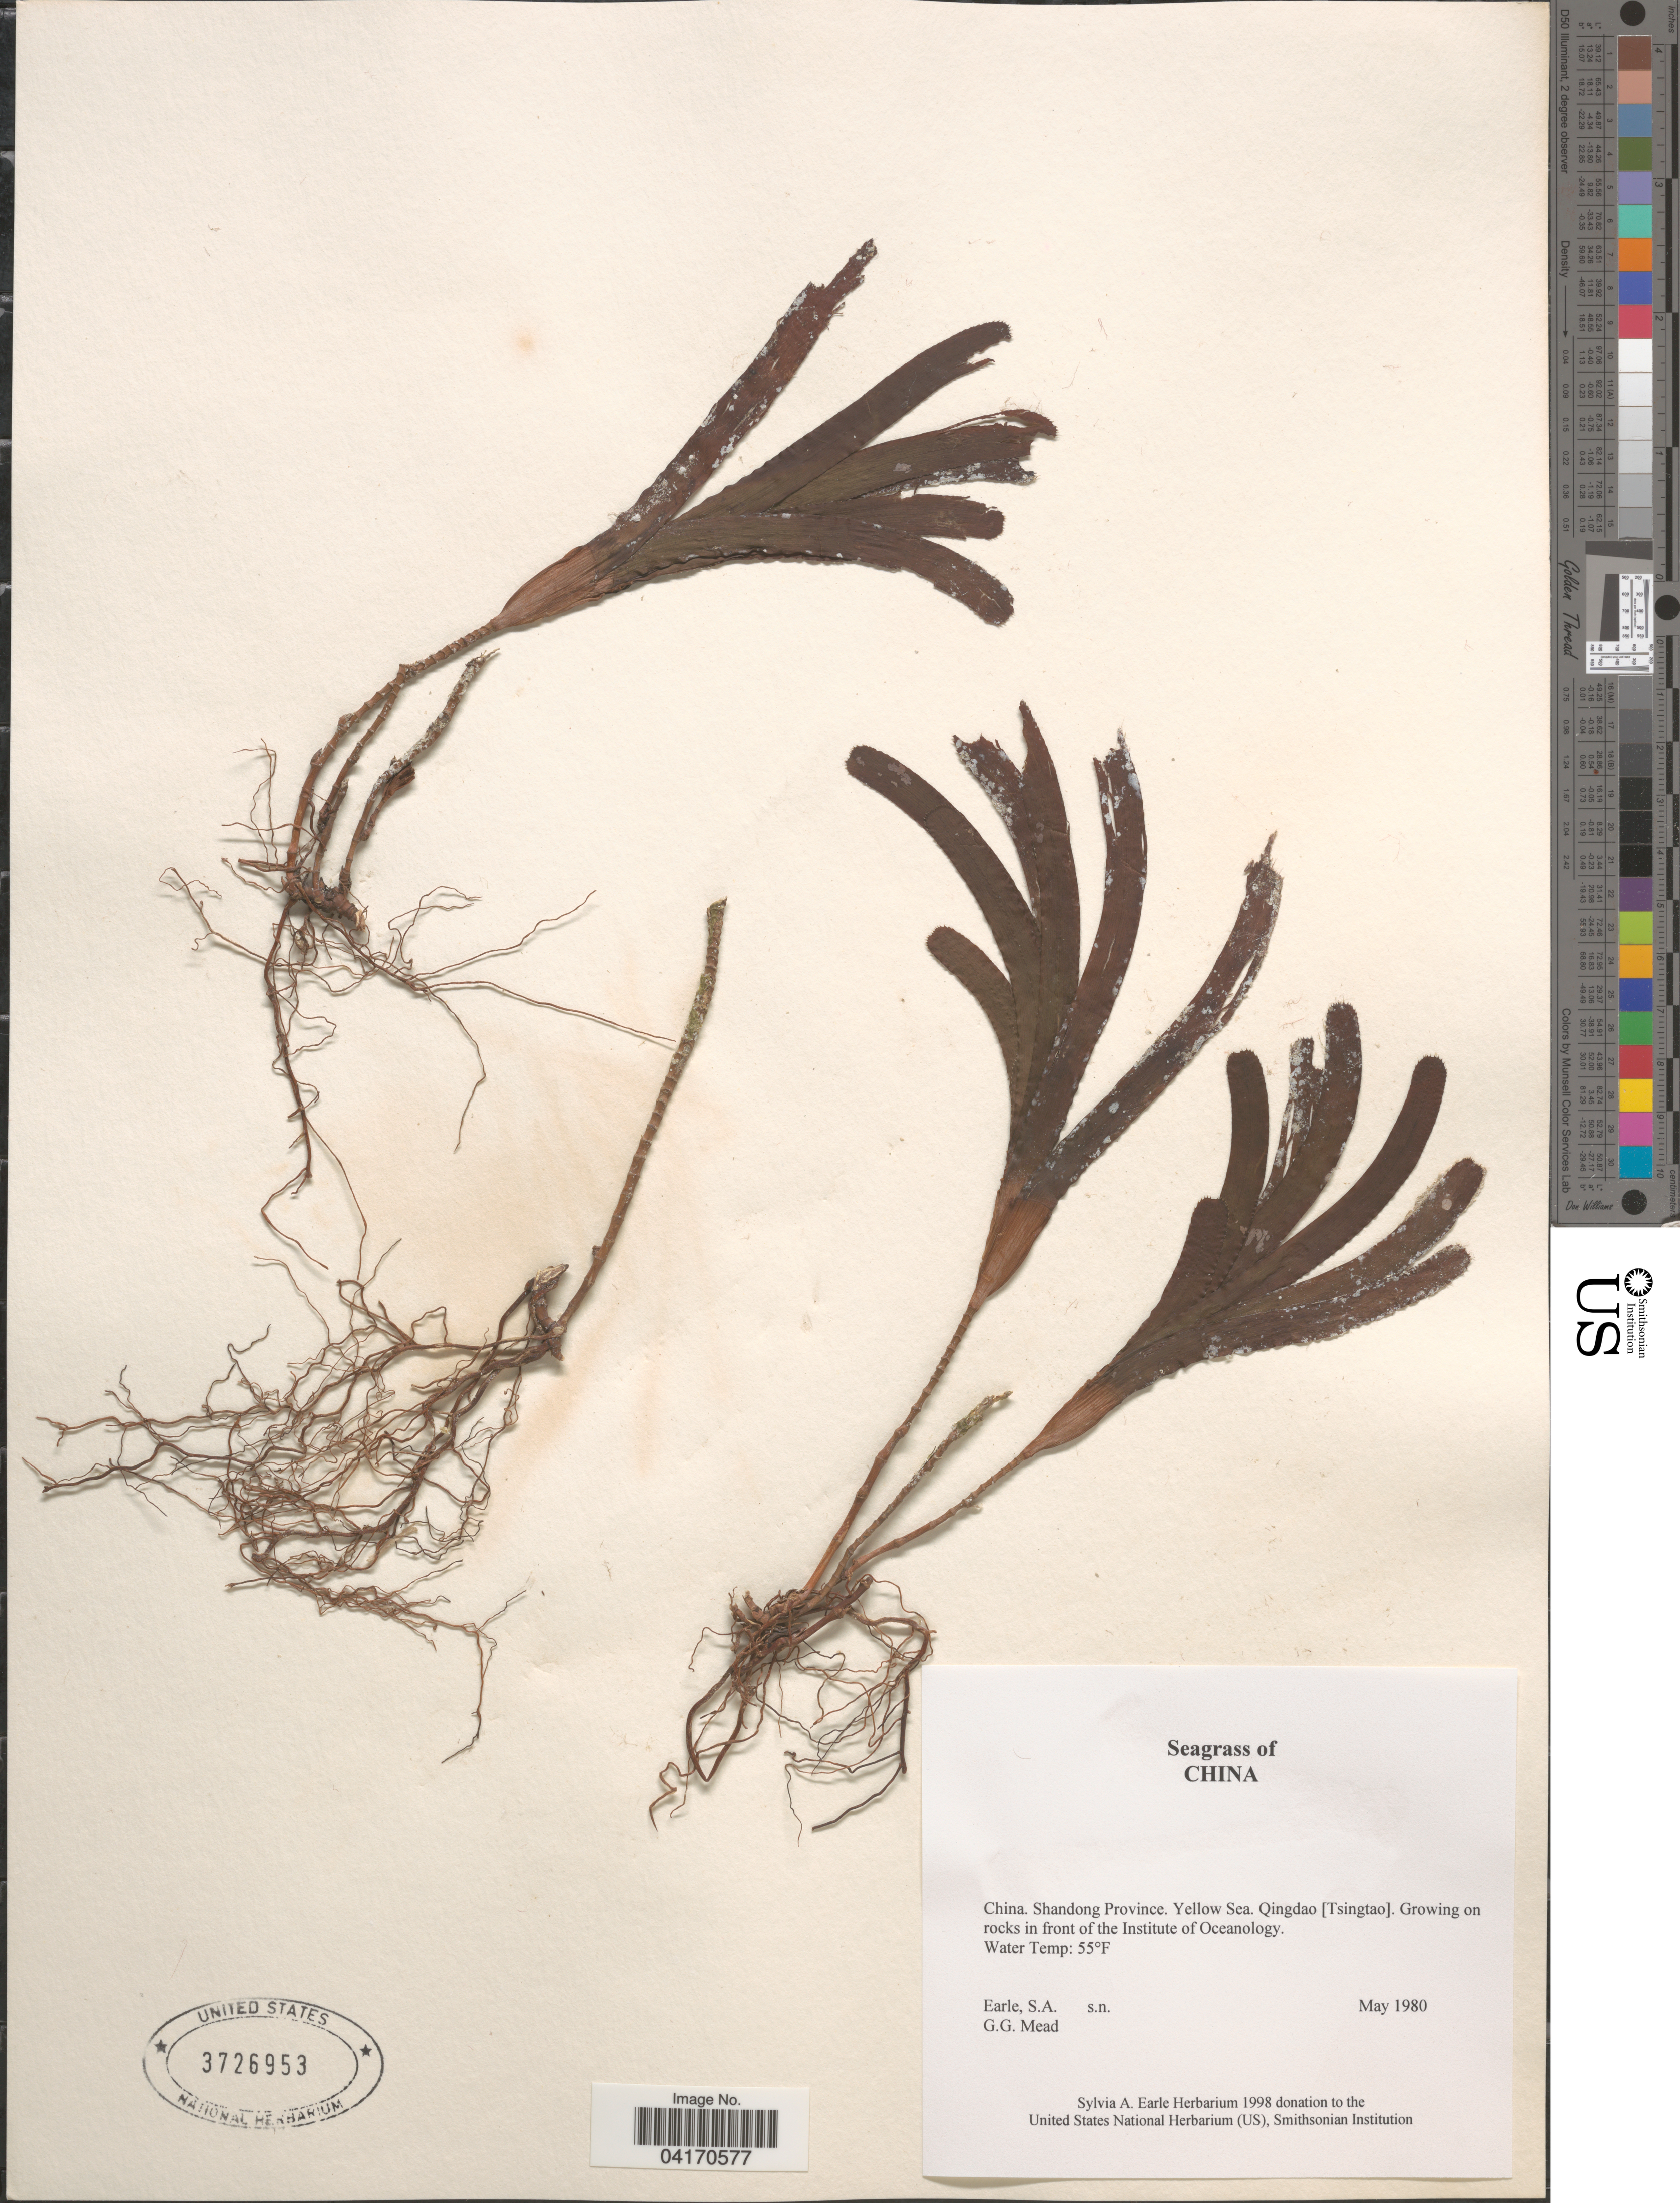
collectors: S. A. Earle & G. Mead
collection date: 1980-05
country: China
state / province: Shandong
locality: Yellow Sea. Qingdao [Tsingtao]. Growing on rocks in front of the Institute of Oceanology.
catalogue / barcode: US 3726953